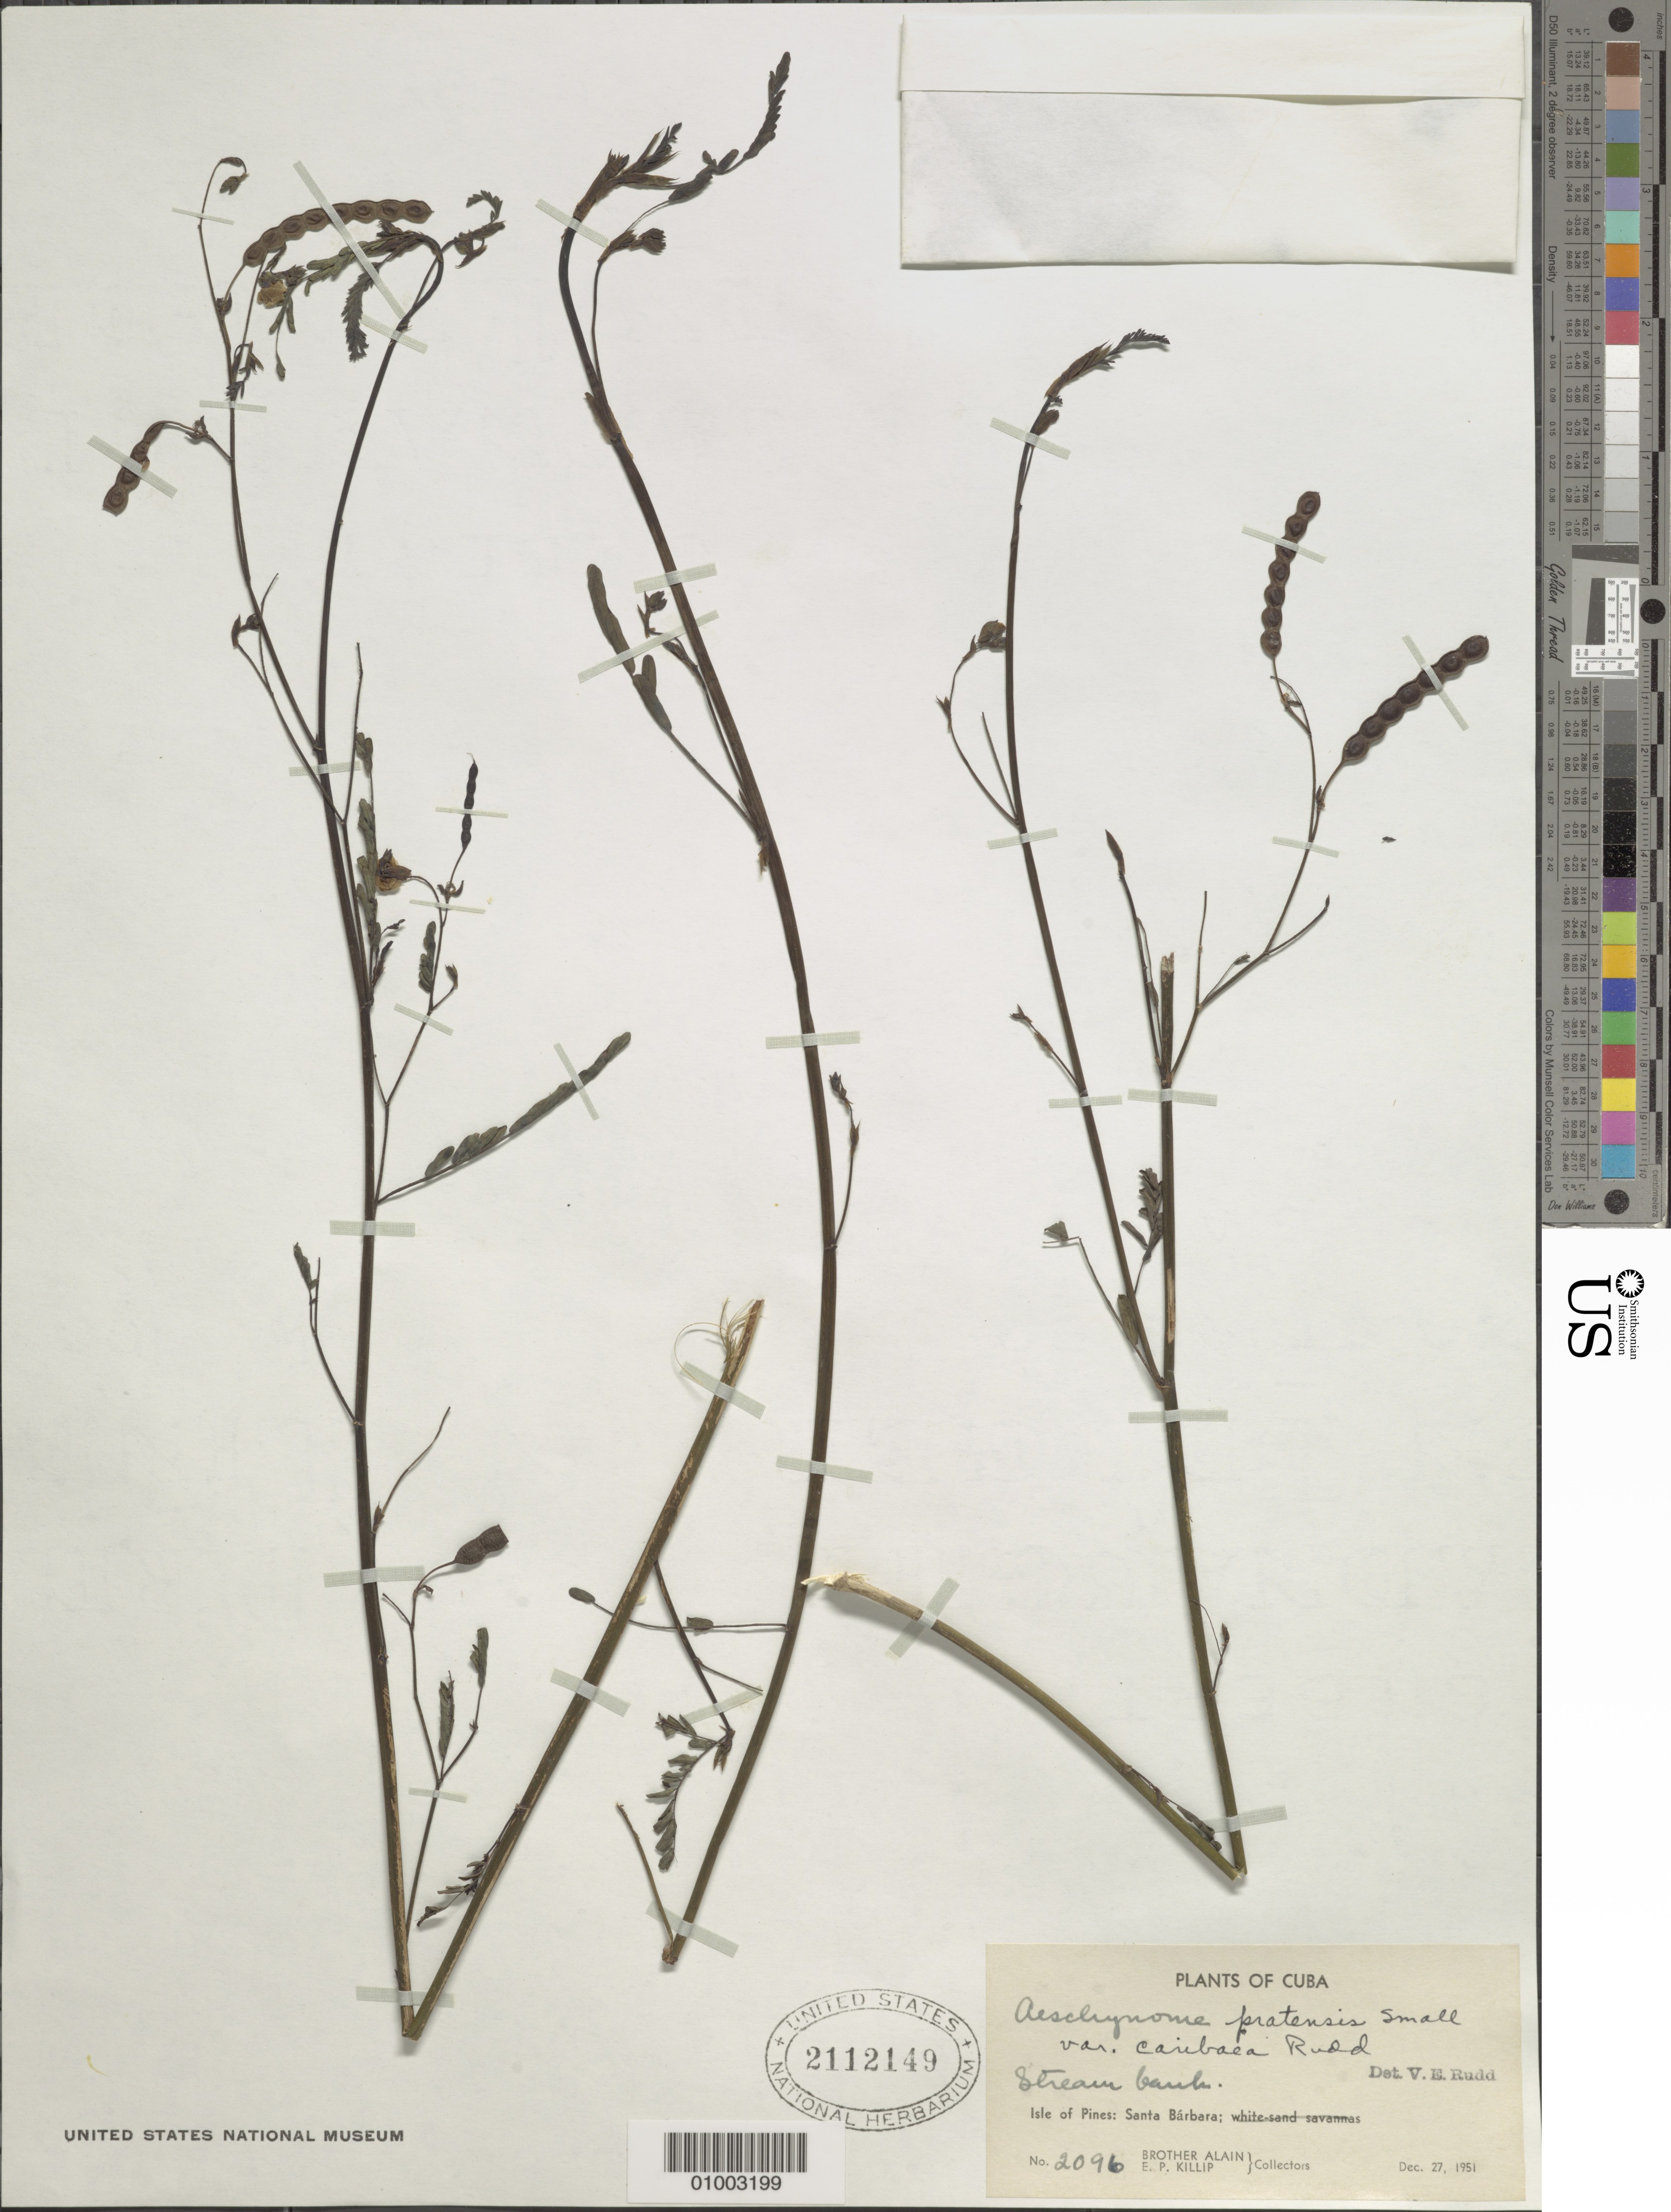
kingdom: Plantae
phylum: Tracheophyta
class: Magnoliopsida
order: Fabales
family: Fabaceae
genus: Aeschynomene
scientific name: Aeschynomene pratensis var. caribaea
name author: Rudd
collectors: E. P. Killip & A. H. Liogier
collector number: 2096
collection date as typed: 27 Dec 1951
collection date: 1951-12-27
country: Cuba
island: Isla de la Juventud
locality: Isle of Pines, Santa Barbara, stream bank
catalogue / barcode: US 2112149